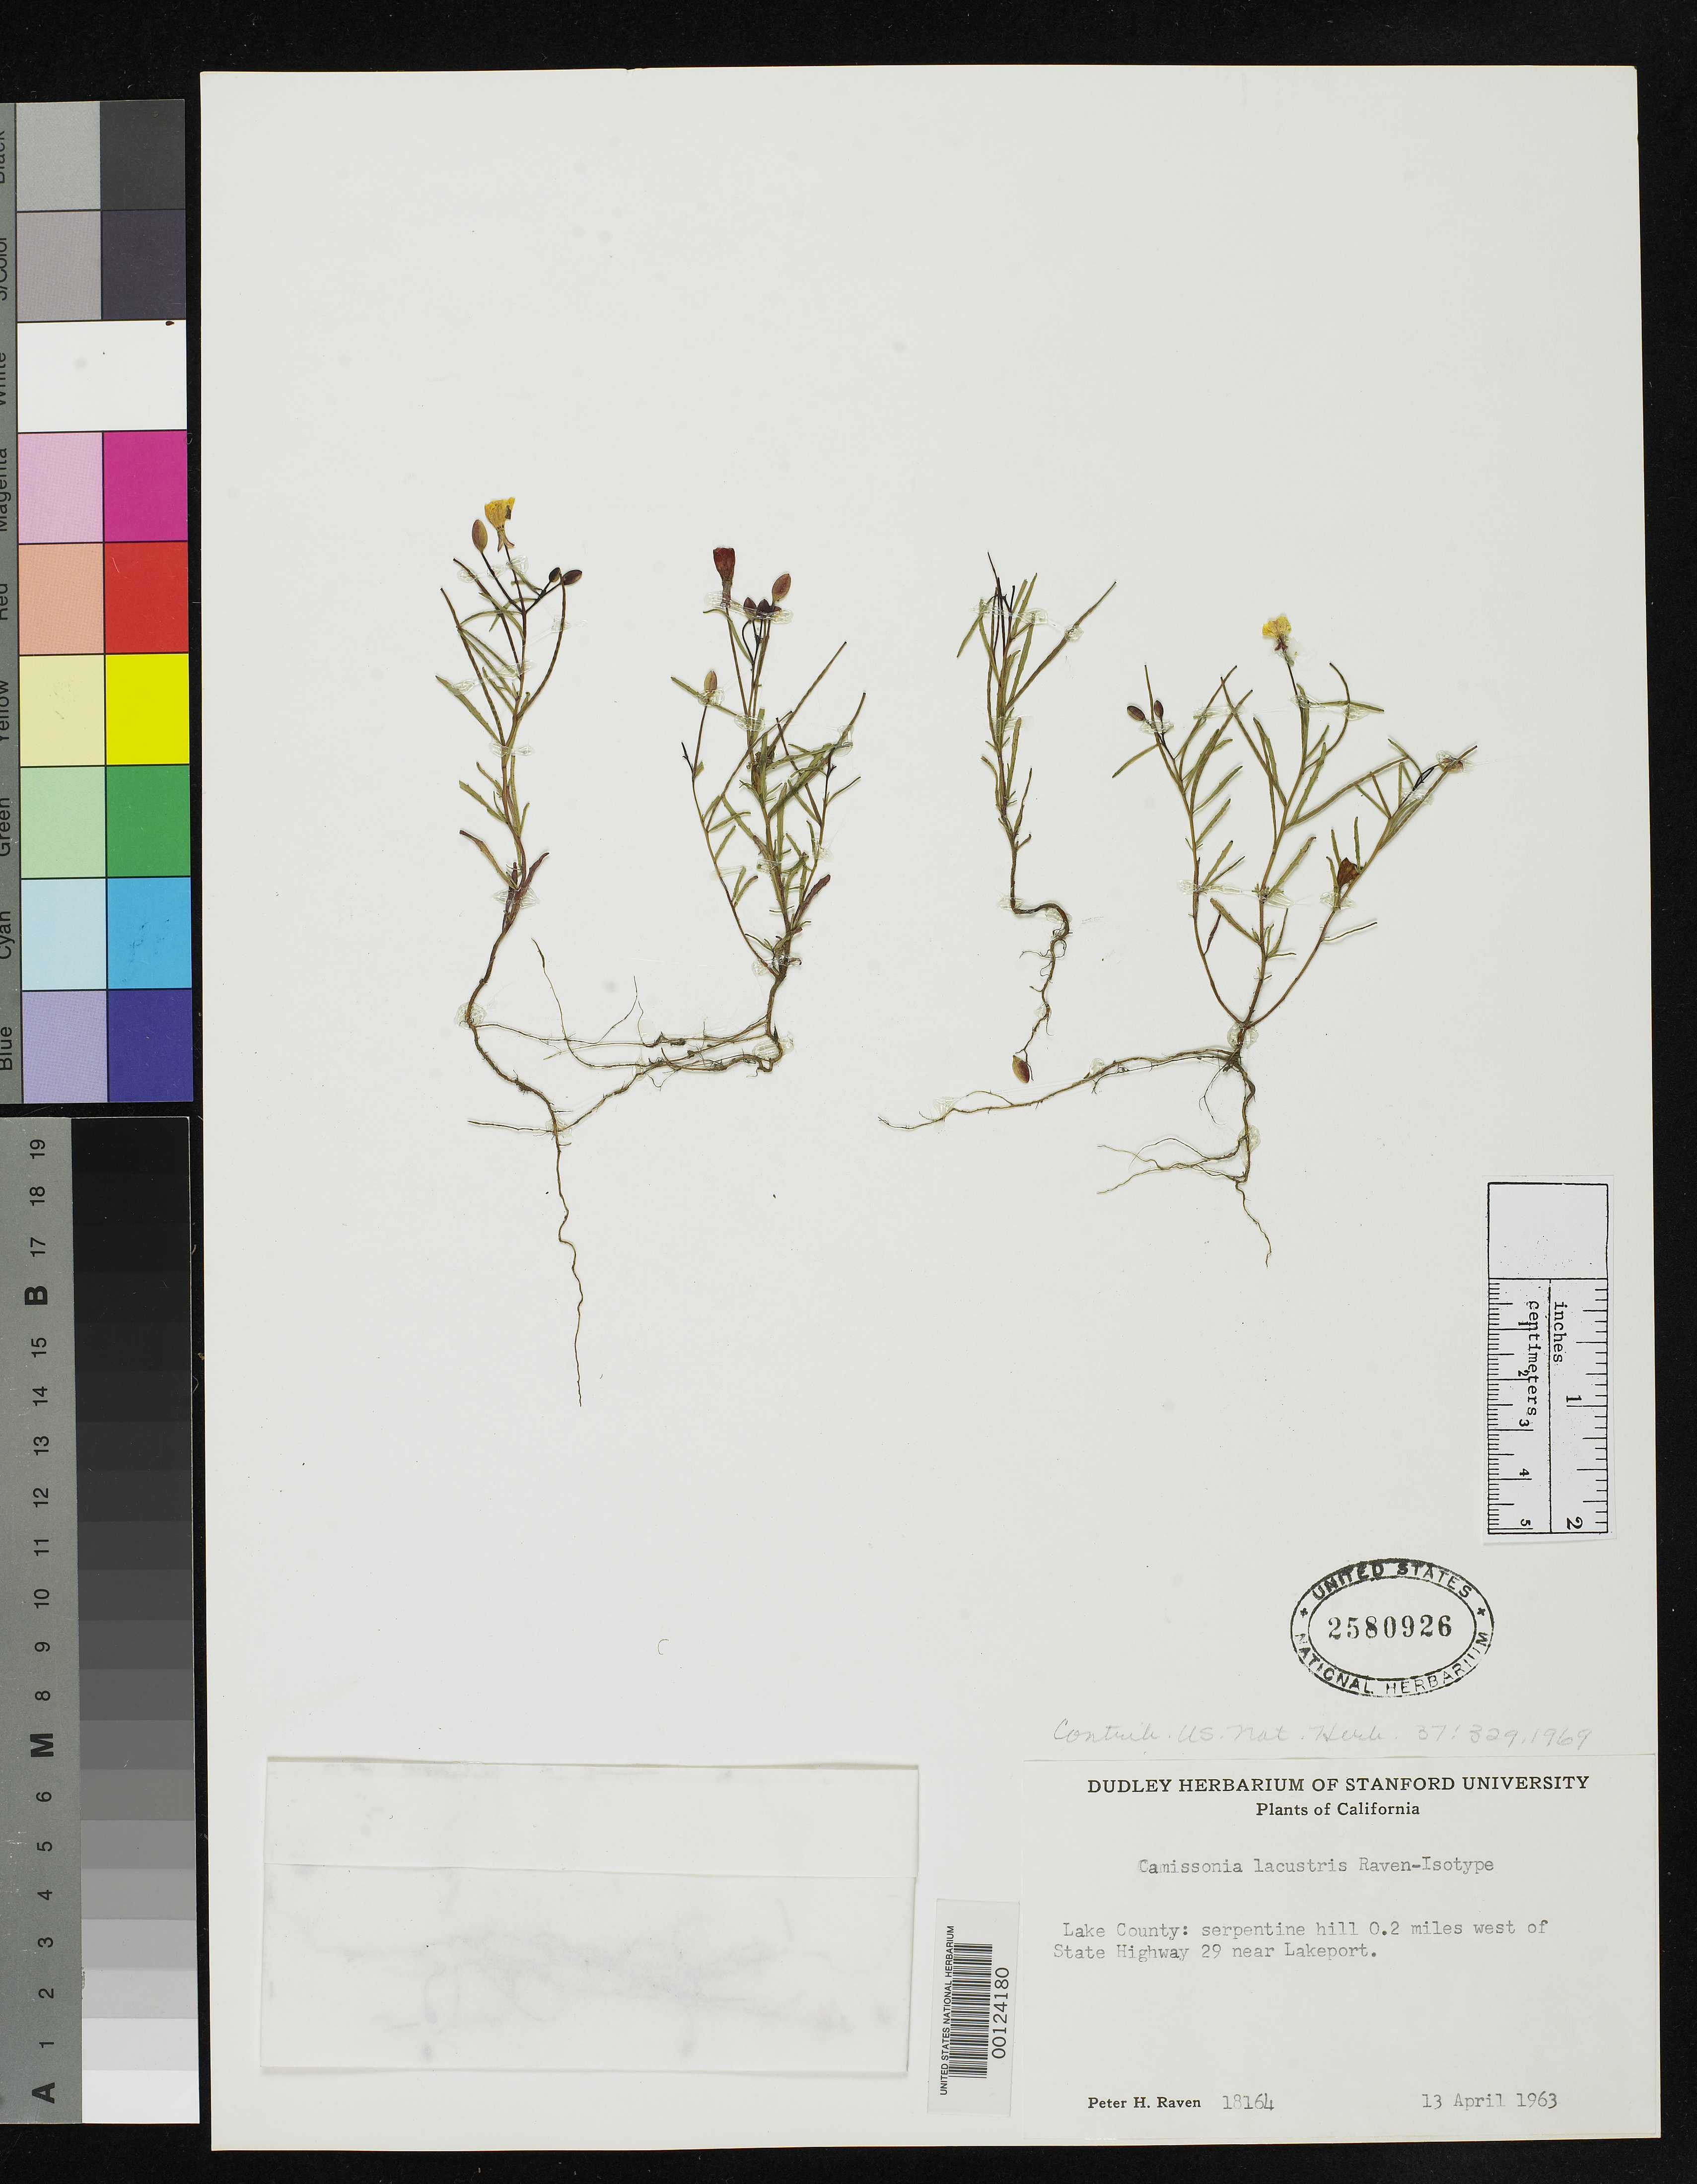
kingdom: Plantae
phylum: Tracheophyta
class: Magnoliopsida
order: Myrtales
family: Onagraceae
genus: Camissonia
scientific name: Camissonia lacustris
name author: P.H. Raven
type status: Isotype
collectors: P. H. Raven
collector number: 18164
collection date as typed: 13 Apr 1963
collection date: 1963-04-13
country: United States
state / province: California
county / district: Lake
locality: State highway 29, Lakeport.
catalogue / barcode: US 2580926